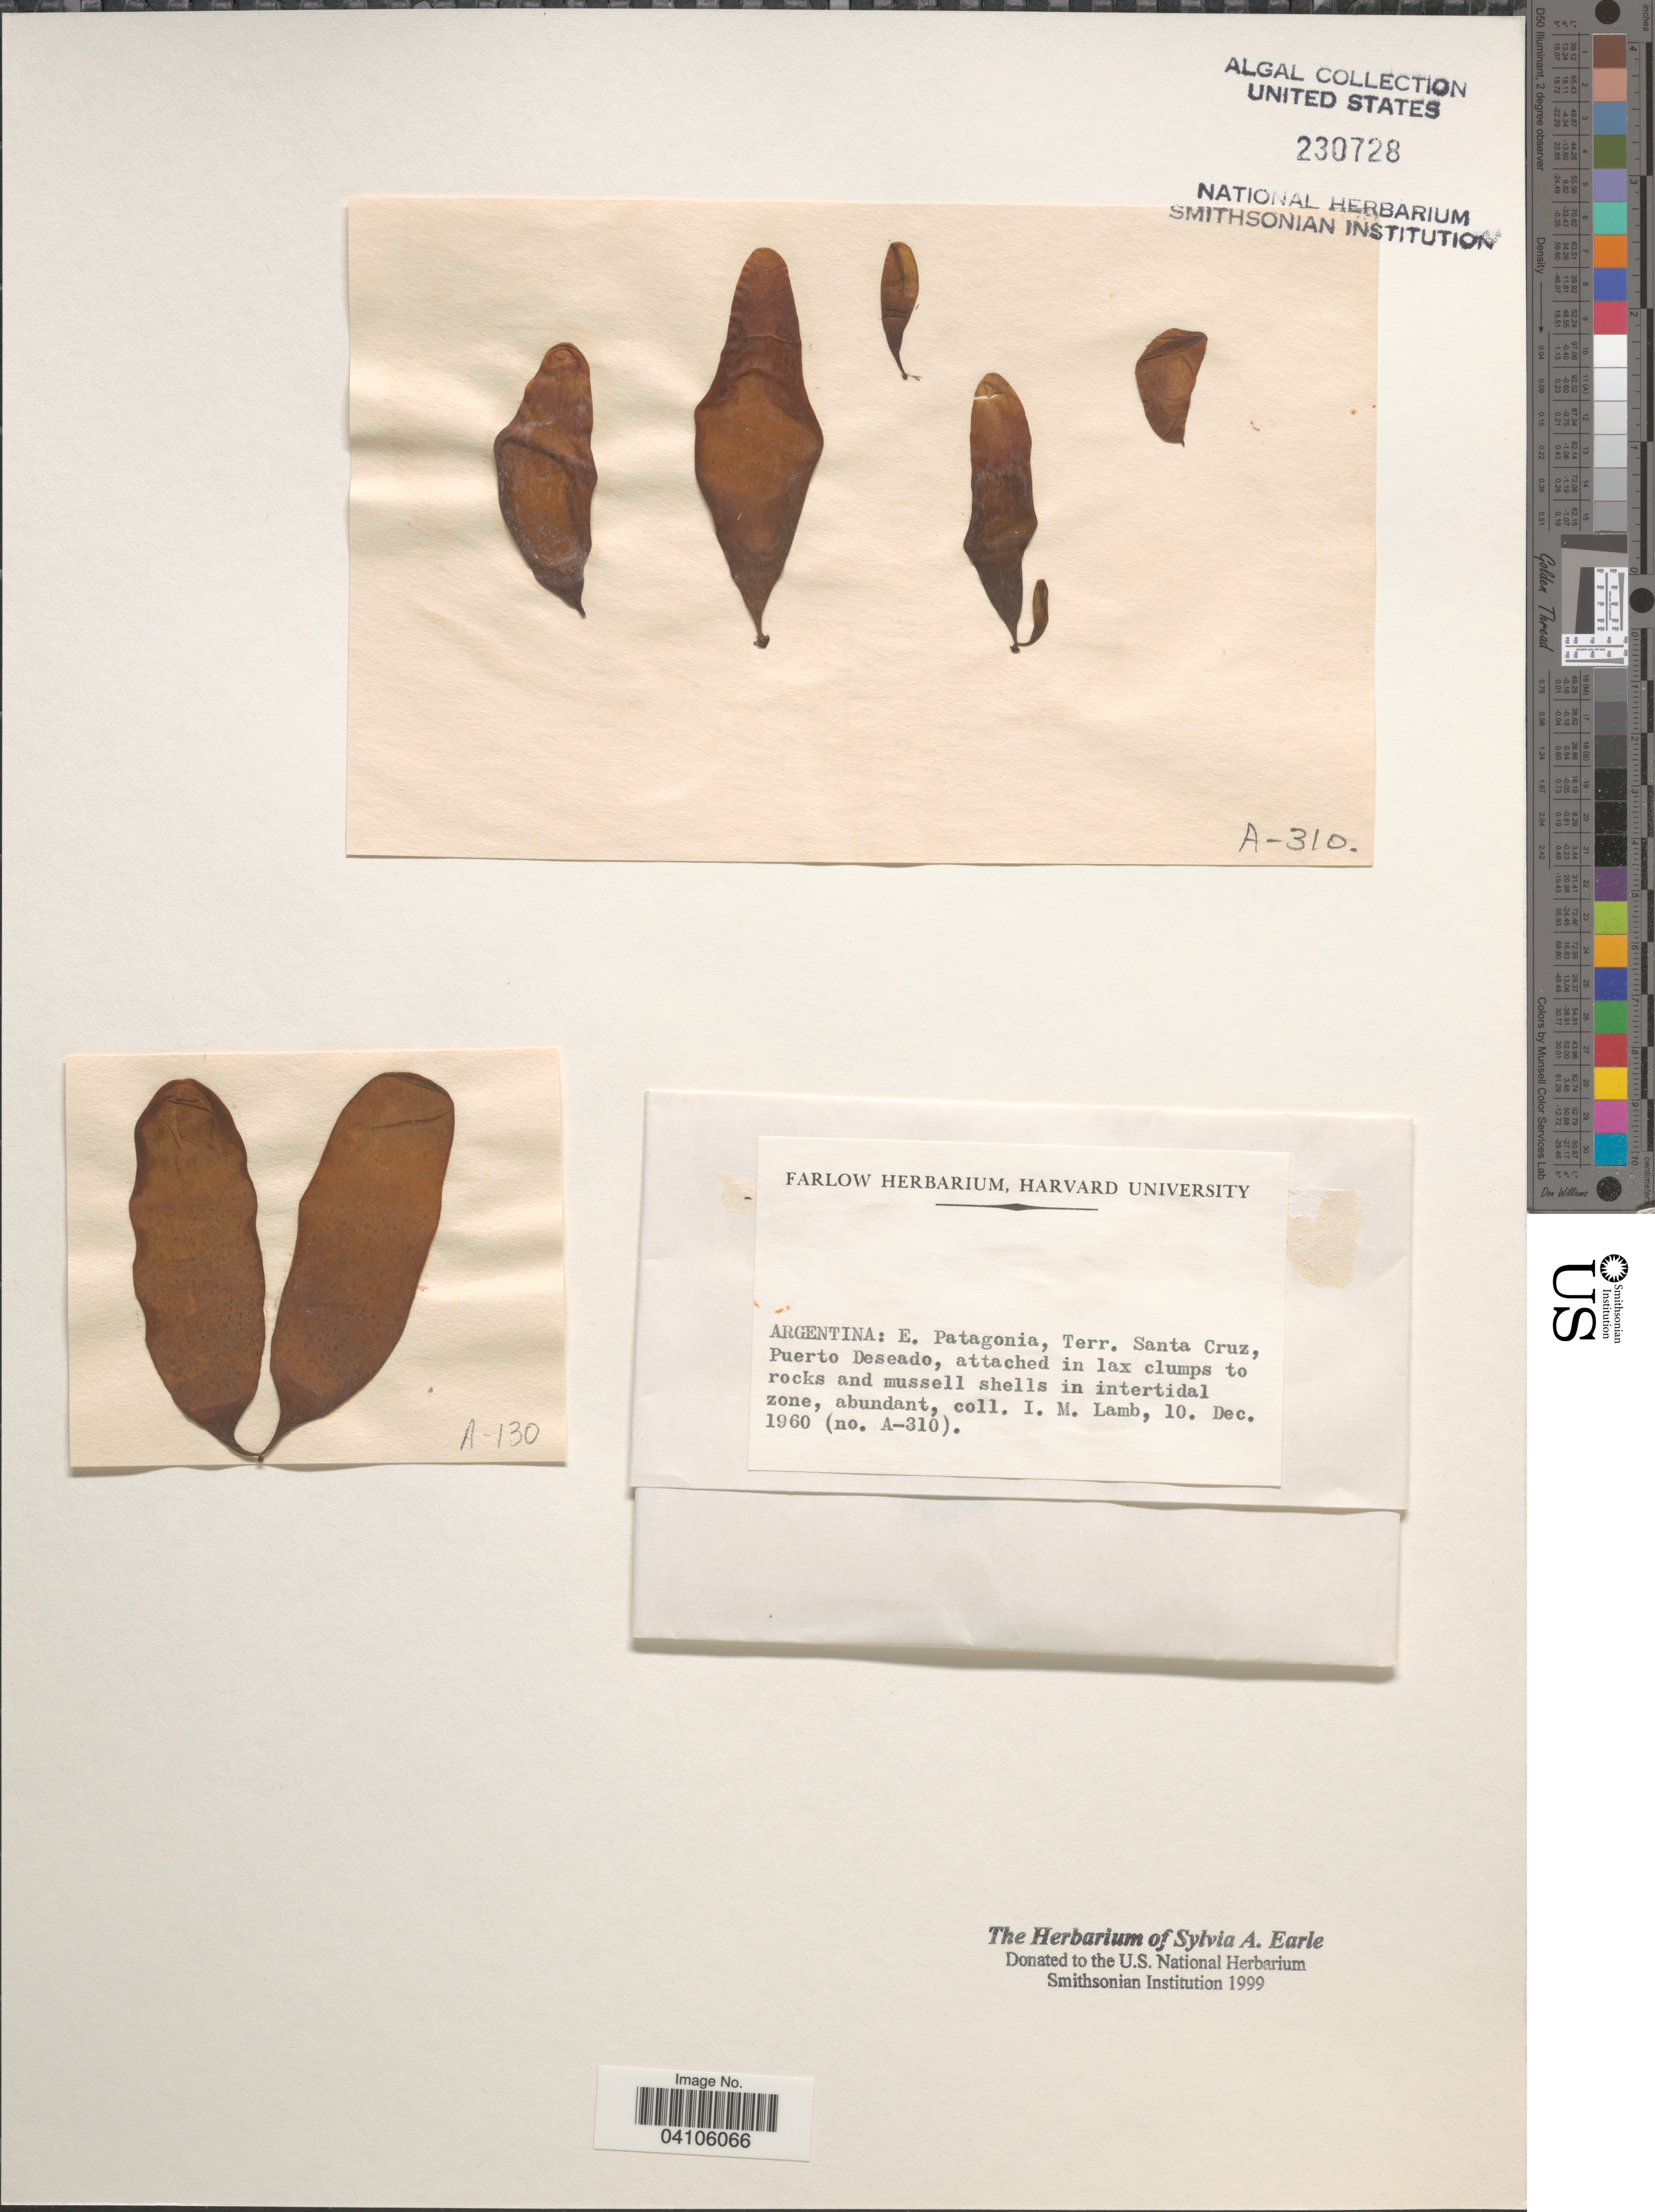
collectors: I. M. Lamb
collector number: A-310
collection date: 1960-12-10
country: Argentina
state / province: Santa Cruz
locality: E. Patagonia, Terr. Santa Cruz, Puerto Deseado.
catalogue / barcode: US 230728